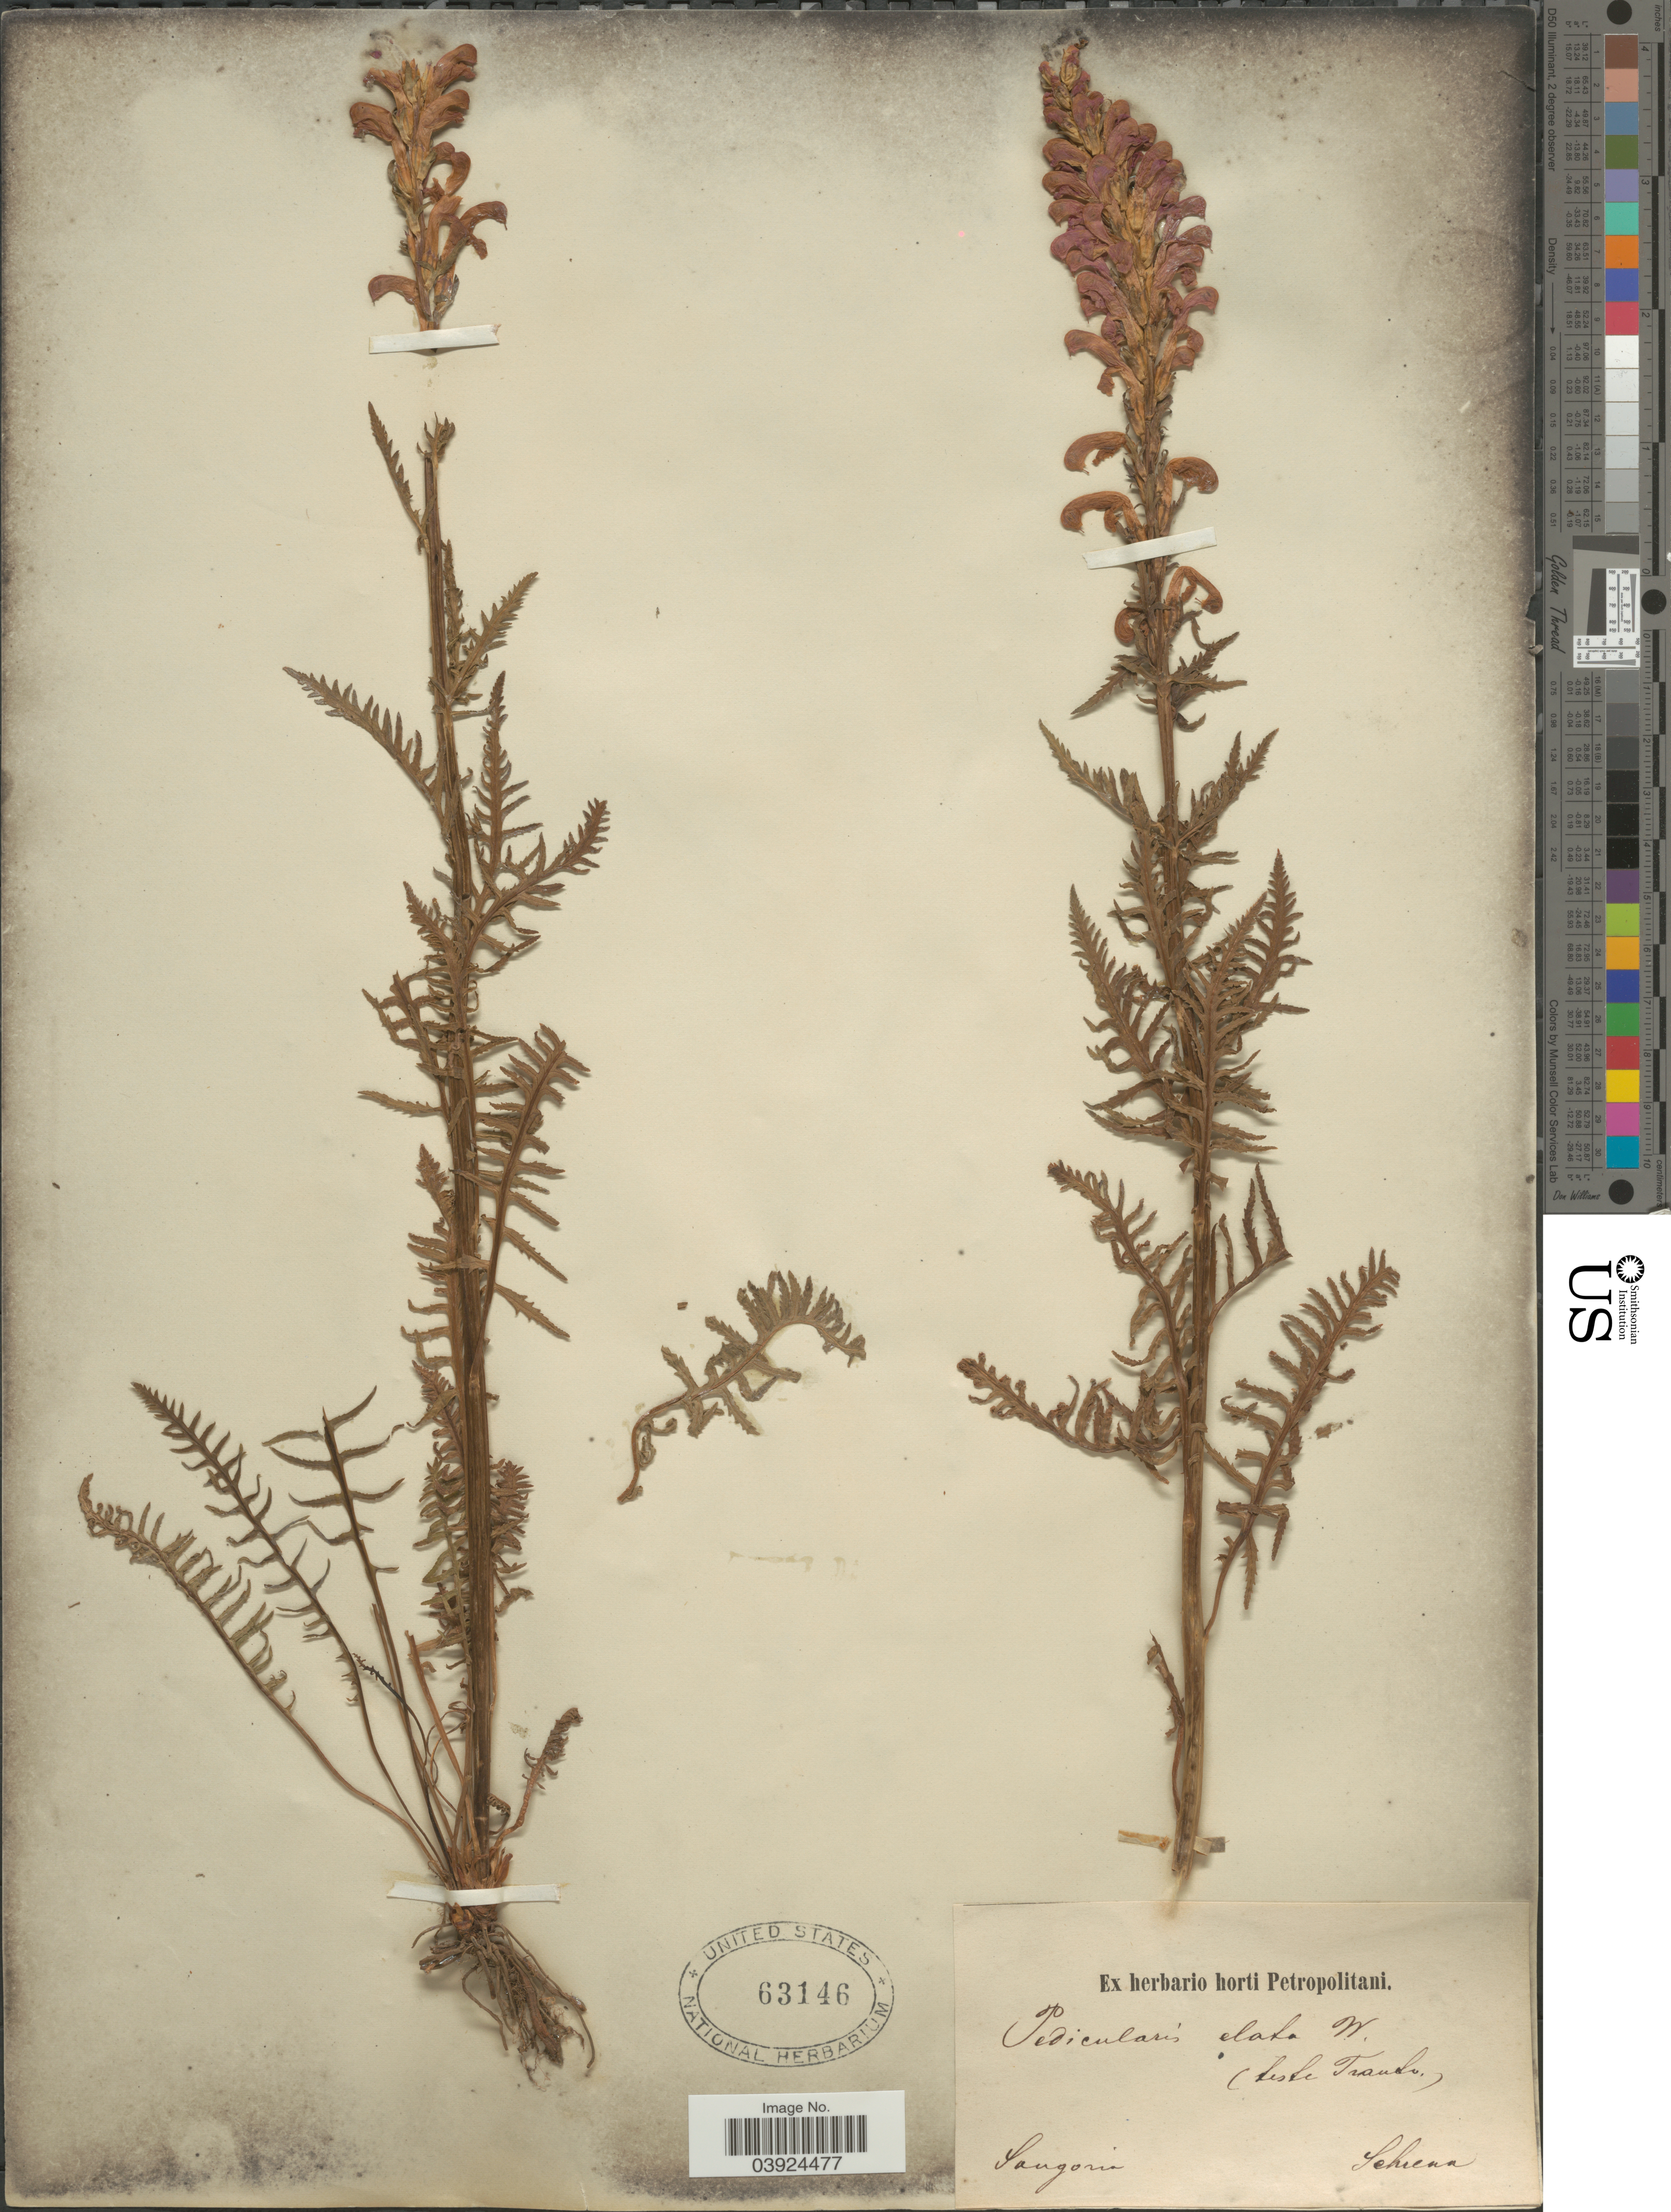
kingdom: Plantae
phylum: Tracheophyta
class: Magnoliopsida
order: Lamiales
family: Orobanchaceae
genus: Pedicularis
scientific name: Pedicularis elata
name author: Willd.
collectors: A.G. Schrenk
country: China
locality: Songoria.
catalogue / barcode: US 63146